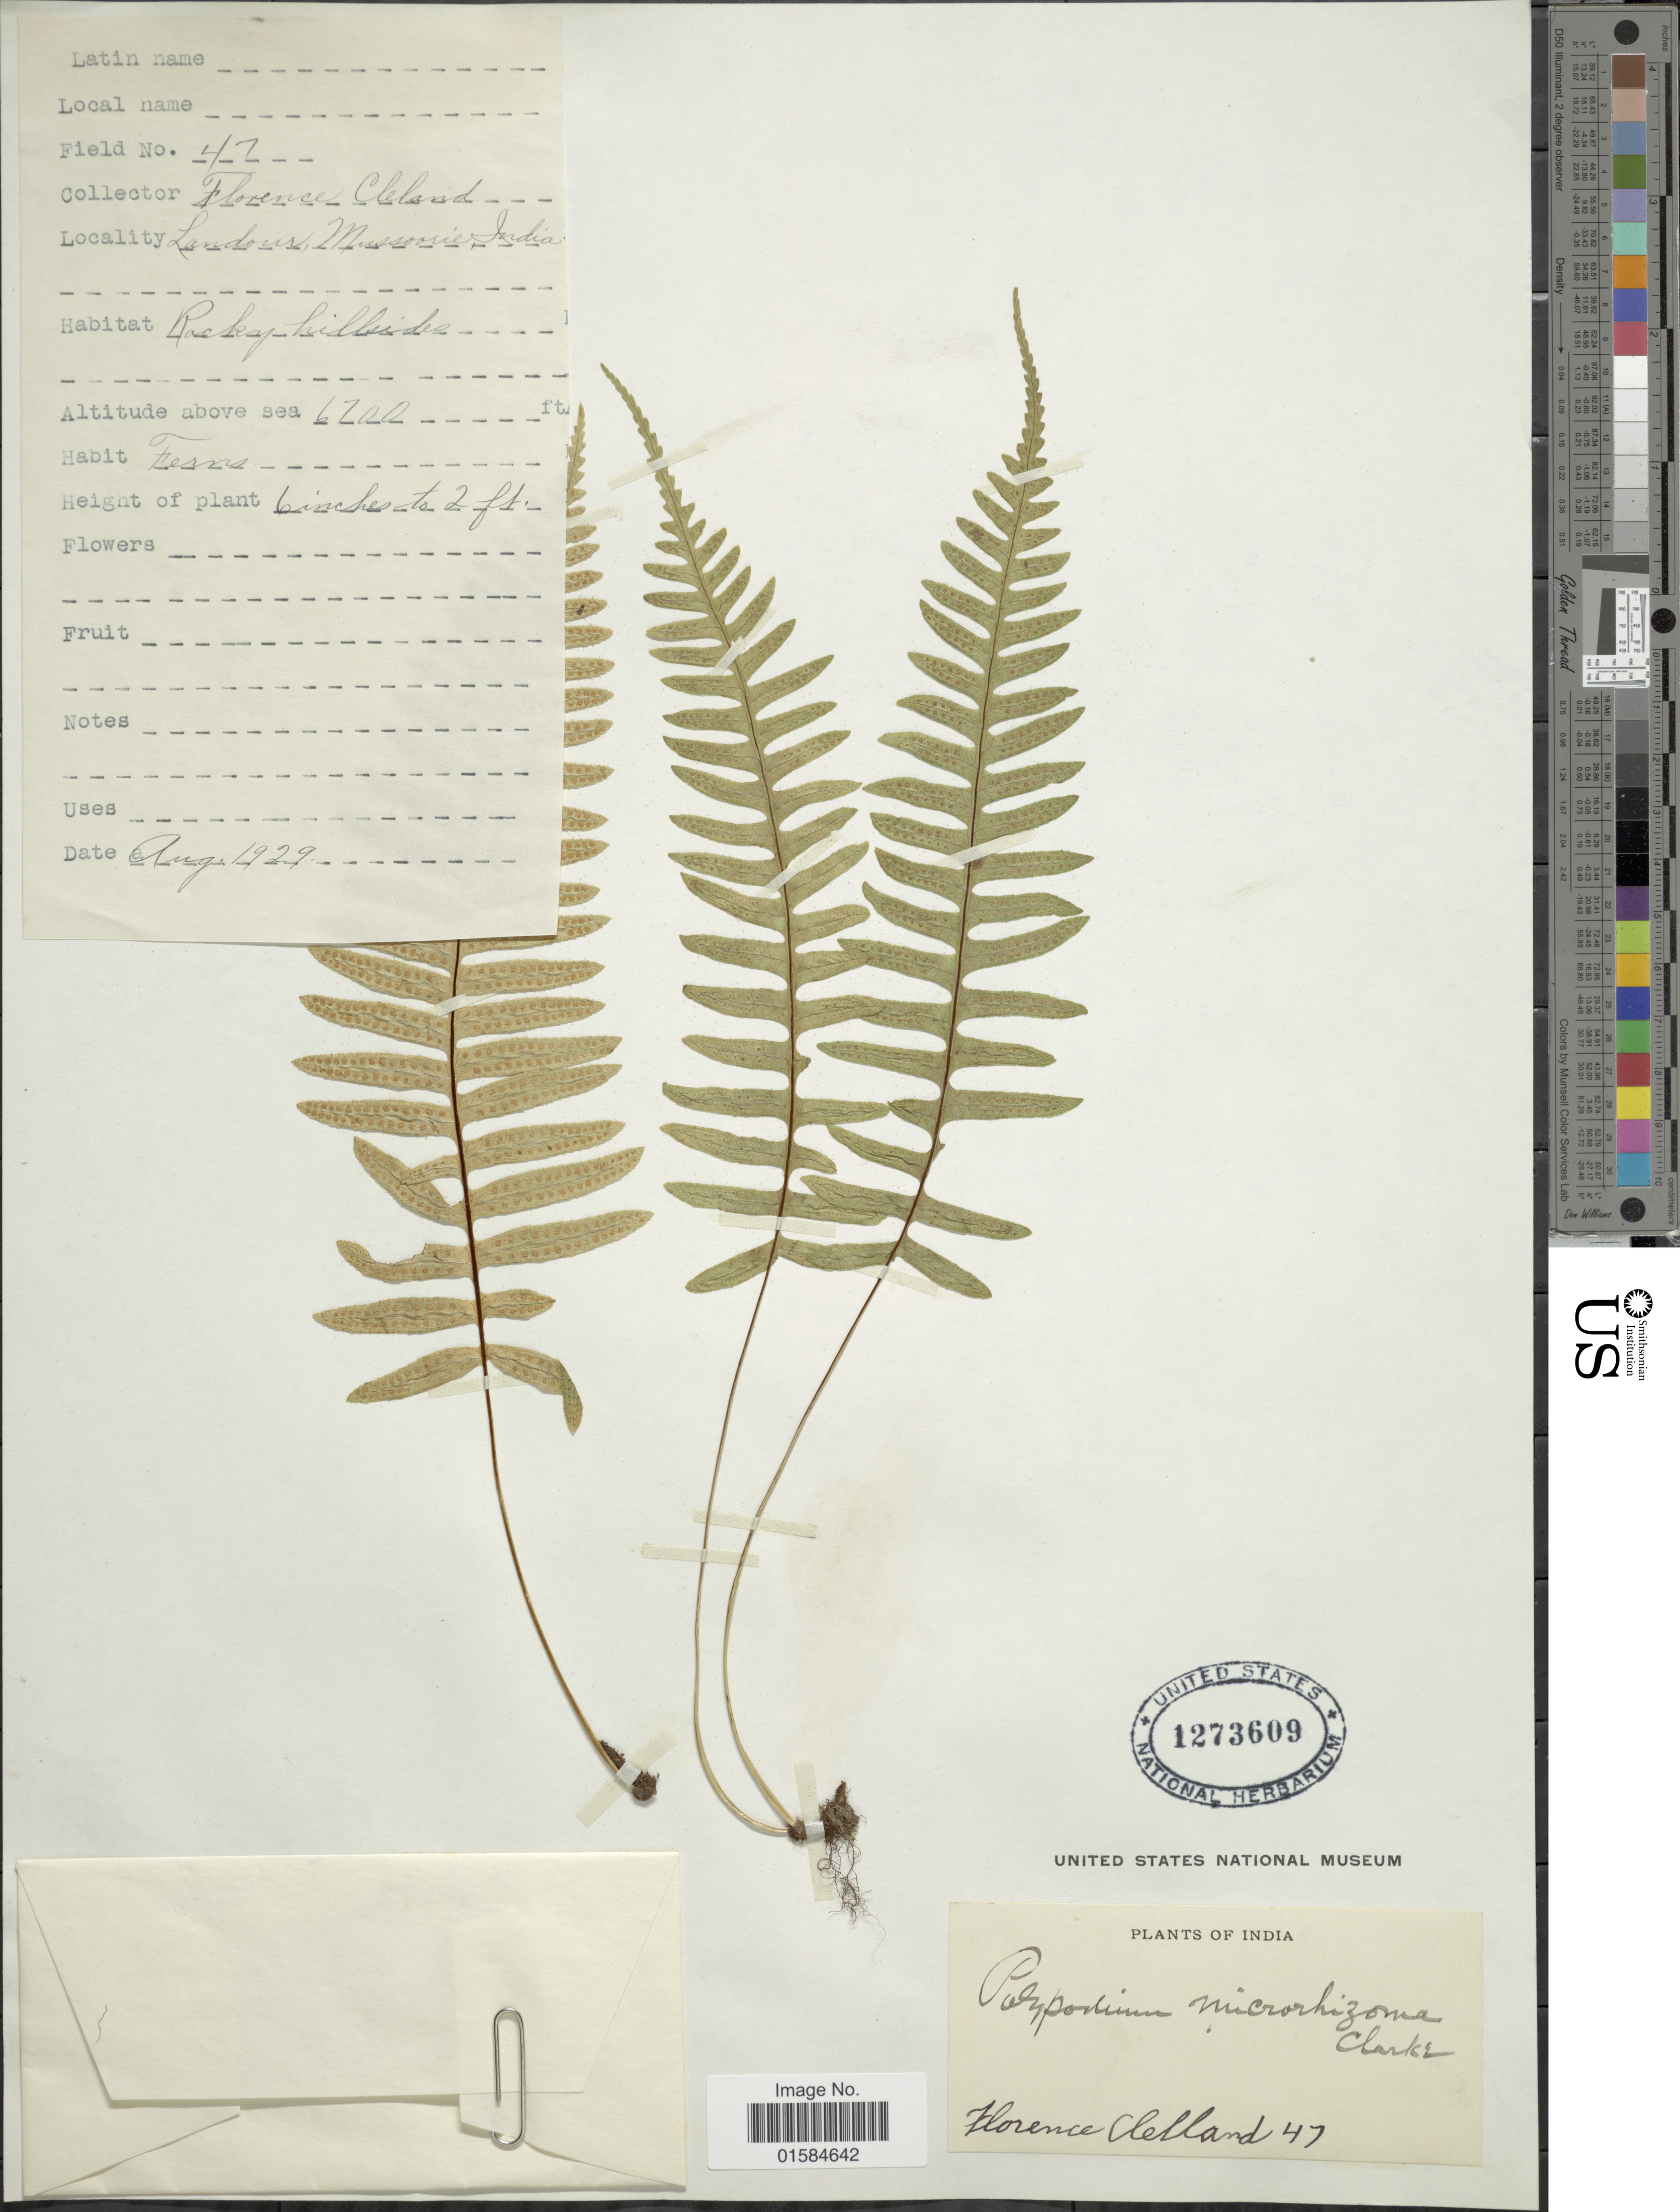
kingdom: Plantae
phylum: Tracheophyta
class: Polypodiopsida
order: Polypodiales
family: Polypodiaceae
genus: Goniophlebium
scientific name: Goniophlebium microrhizoma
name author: (C.B. Clarke) Bedd.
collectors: F. Cleland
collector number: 47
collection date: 1929-08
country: India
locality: Landour, Mussoorie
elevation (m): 2042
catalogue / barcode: US 1273609